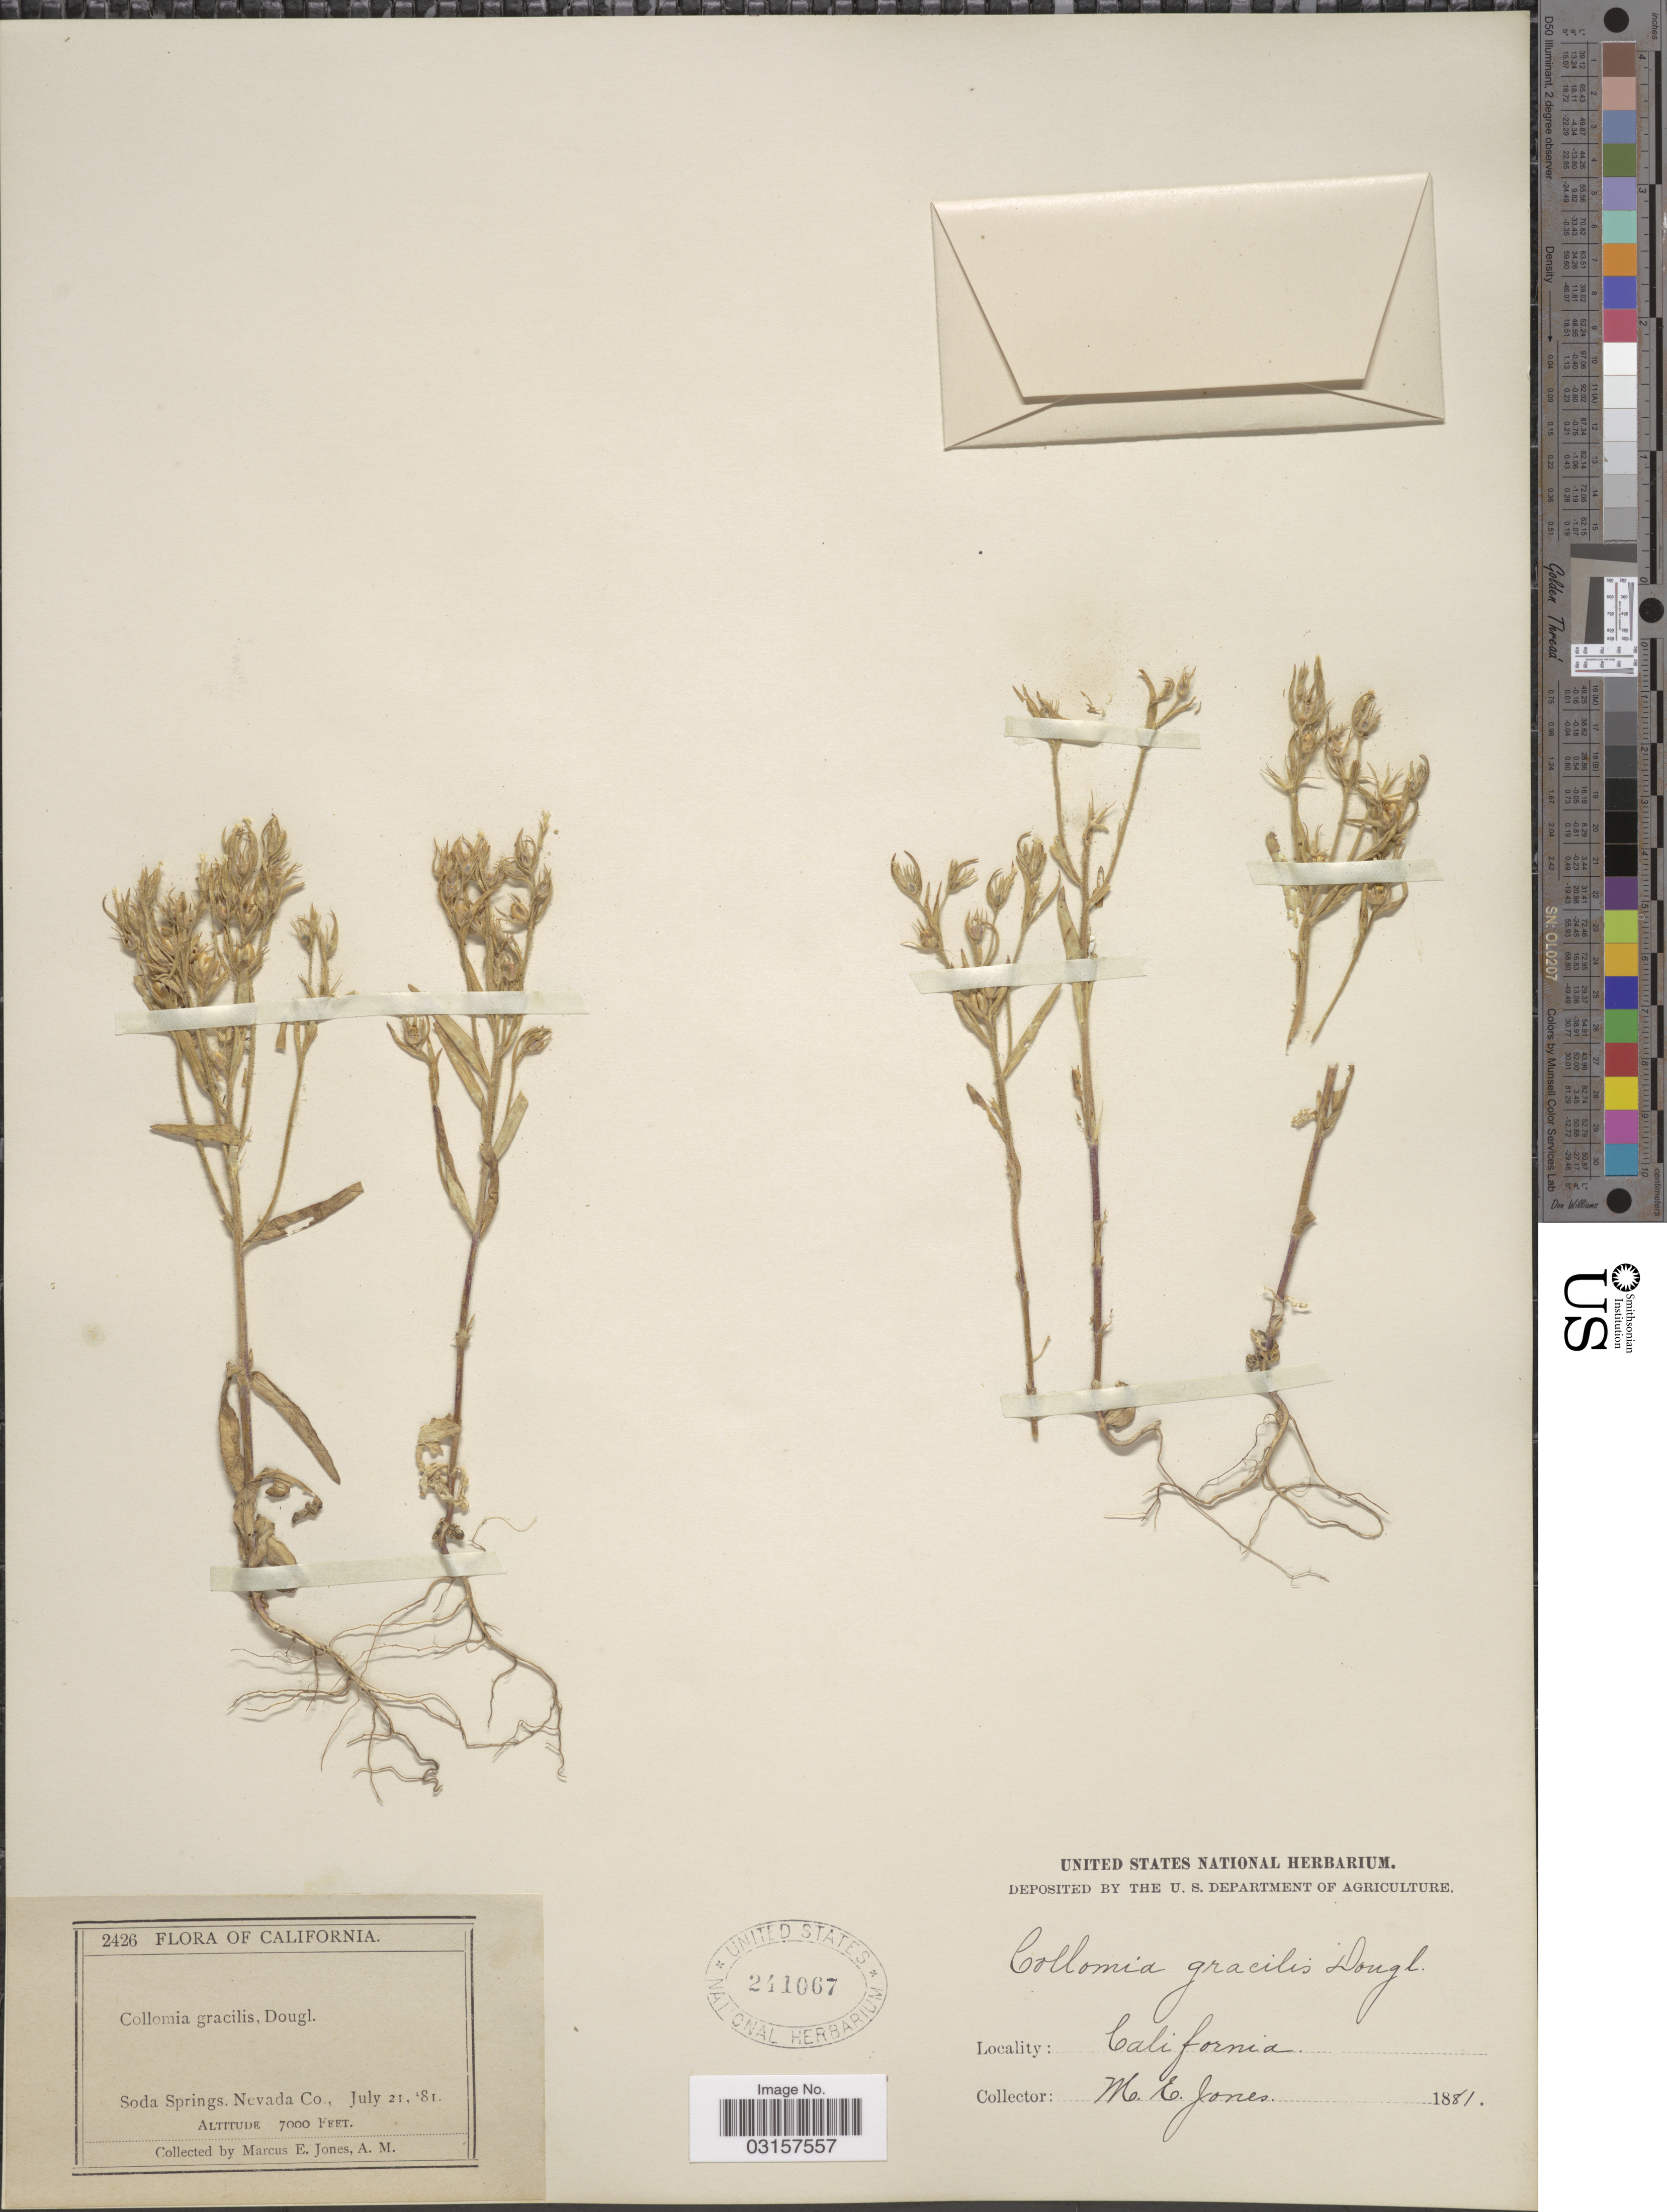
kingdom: Plantae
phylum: Tracheophyta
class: Magnoliopsida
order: Ericales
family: Polemoniaceae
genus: Microsteris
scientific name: Microsteris gracilis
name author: (Hook.) Greene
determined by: (US) Smithsonian Institution - National Museum of Natural History - Department of Botany (UNITED STATES)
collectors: M. E. Jones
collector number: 2426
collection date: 1881-07-21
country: United States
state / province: California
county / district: Nevada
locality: Soda Springs, Nevada Co.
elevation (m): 2134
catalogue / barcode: US 241067